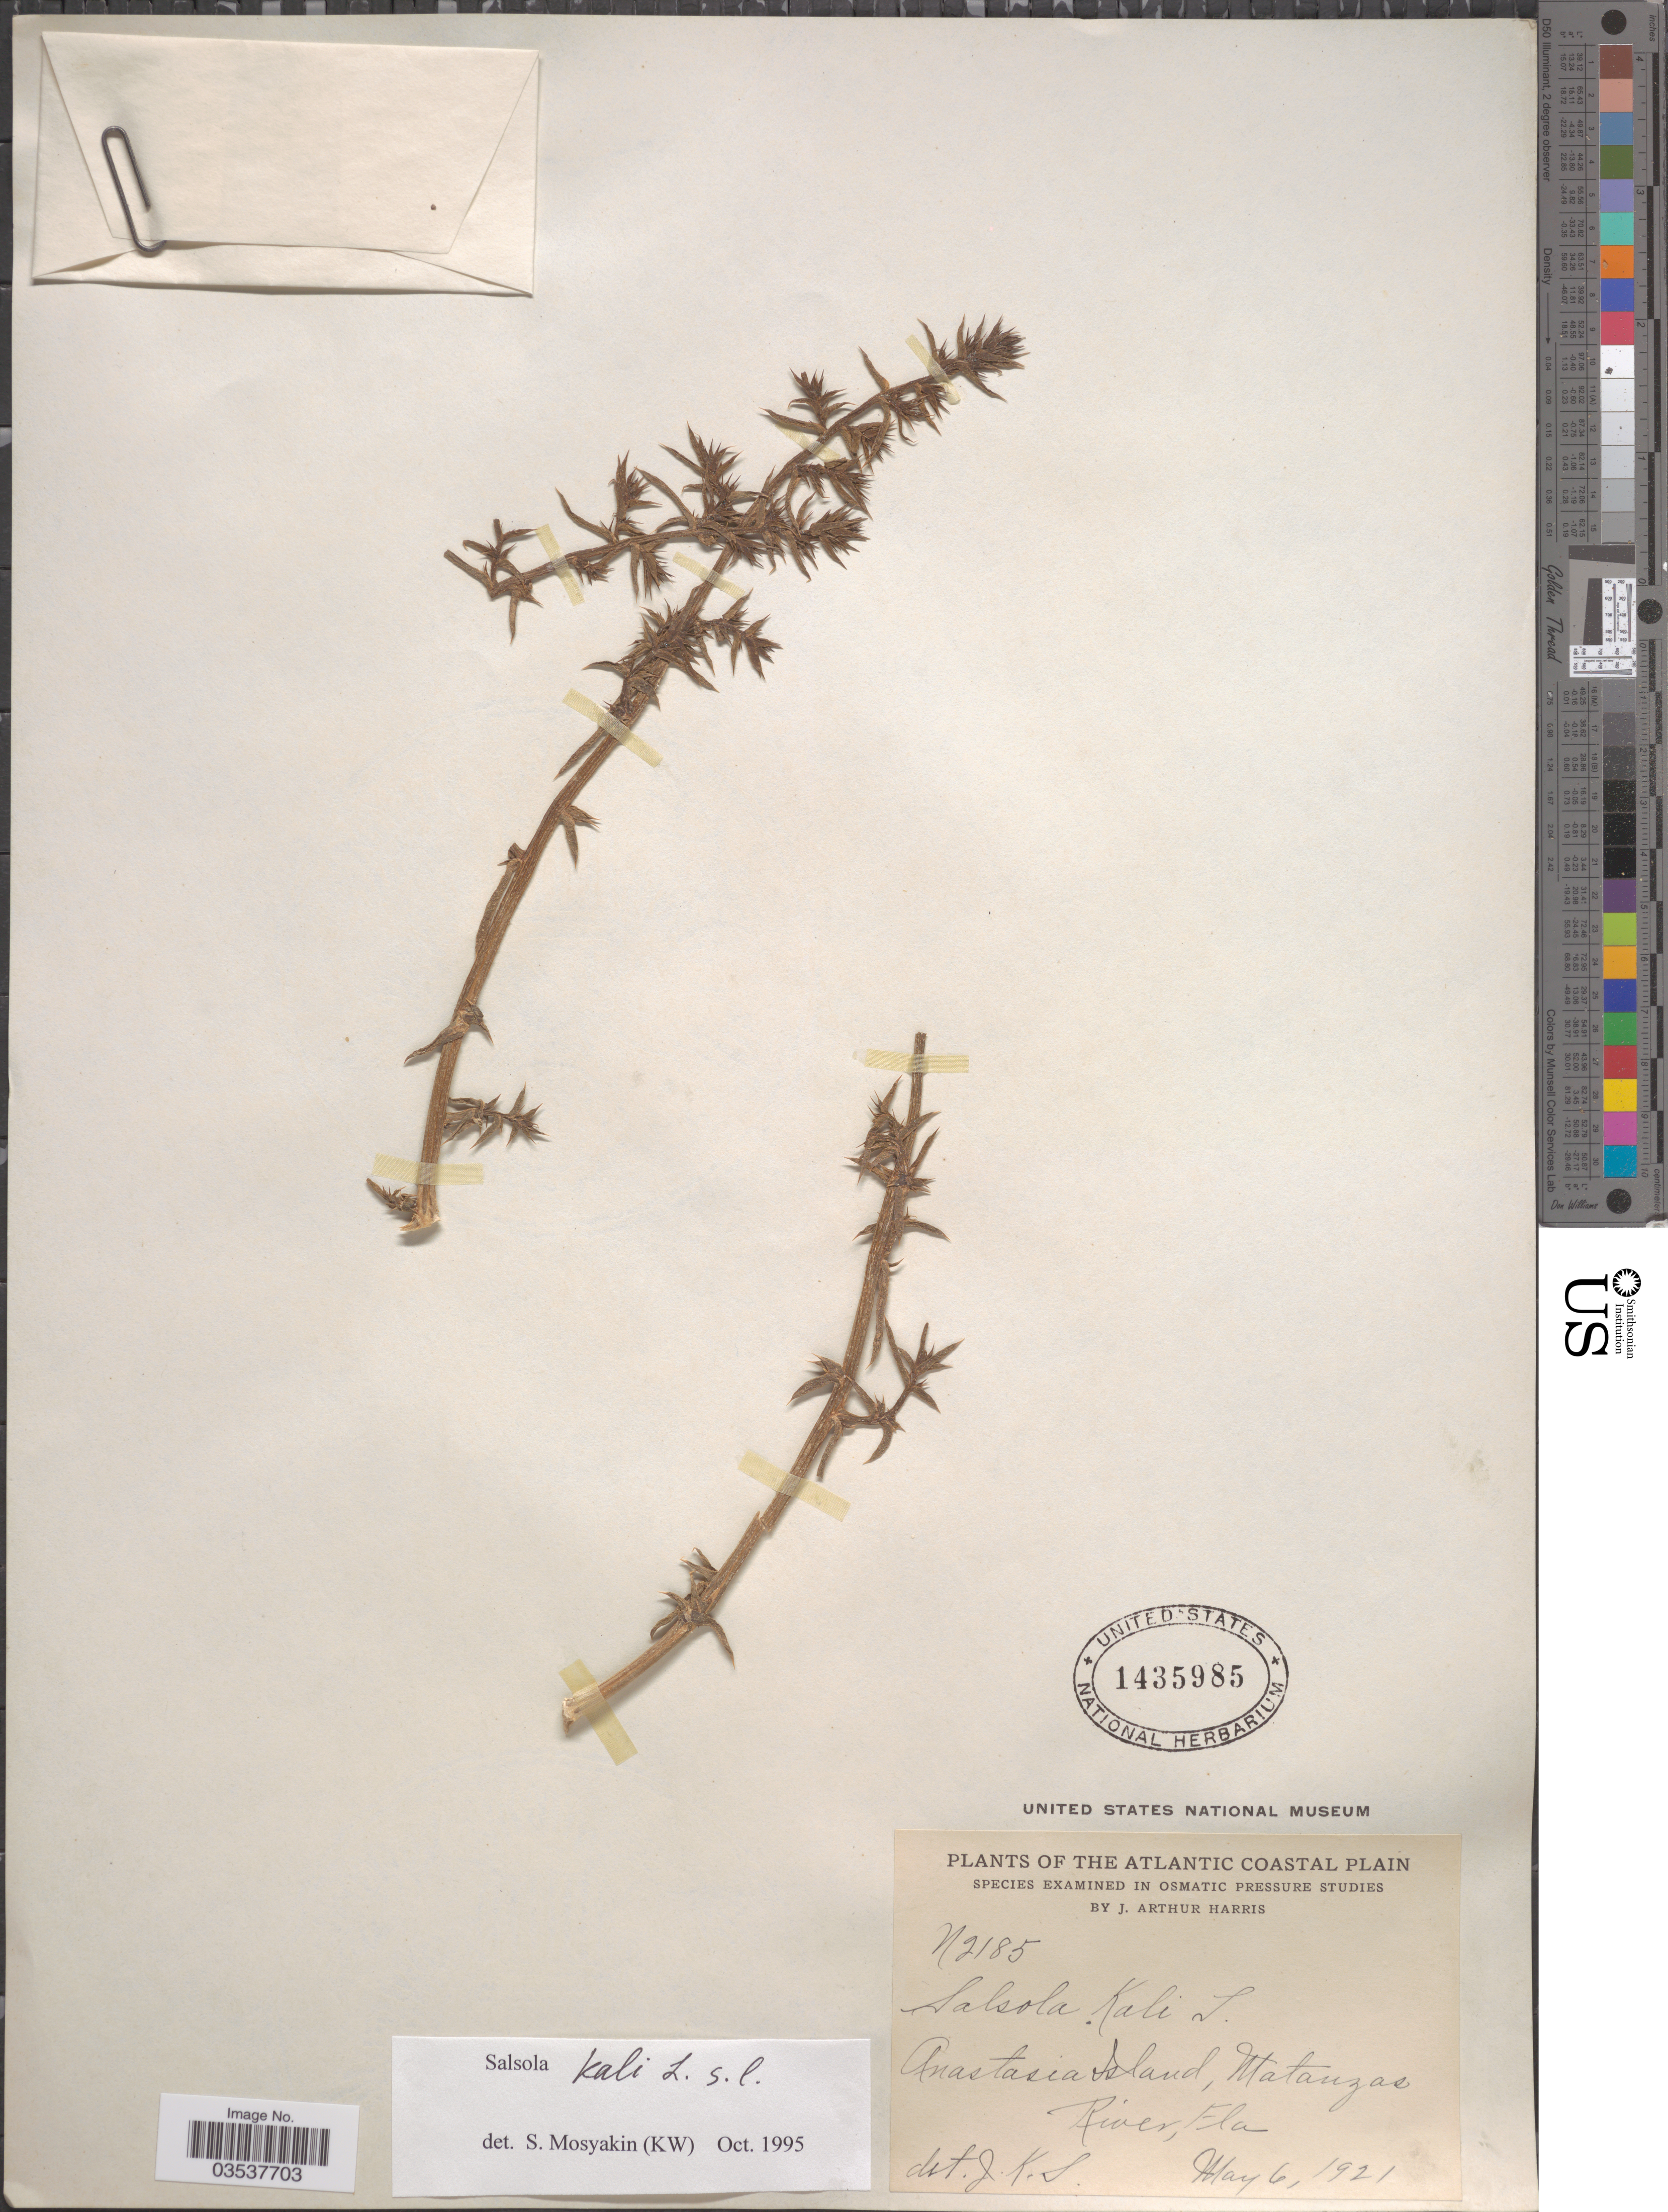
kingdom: Plantae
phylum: Tracheophyta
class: Magnoliopsida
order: Caryophyllales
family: Amaranthaceae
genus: Salsola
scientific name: Salsola kali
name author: L.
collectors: J. A. Harris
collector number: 2185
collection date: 1921-05-06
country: United States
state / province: Florida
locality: The Atlantic Coastal Plain. Anastasia Island, Matanzas River.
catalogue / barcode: US 1435985